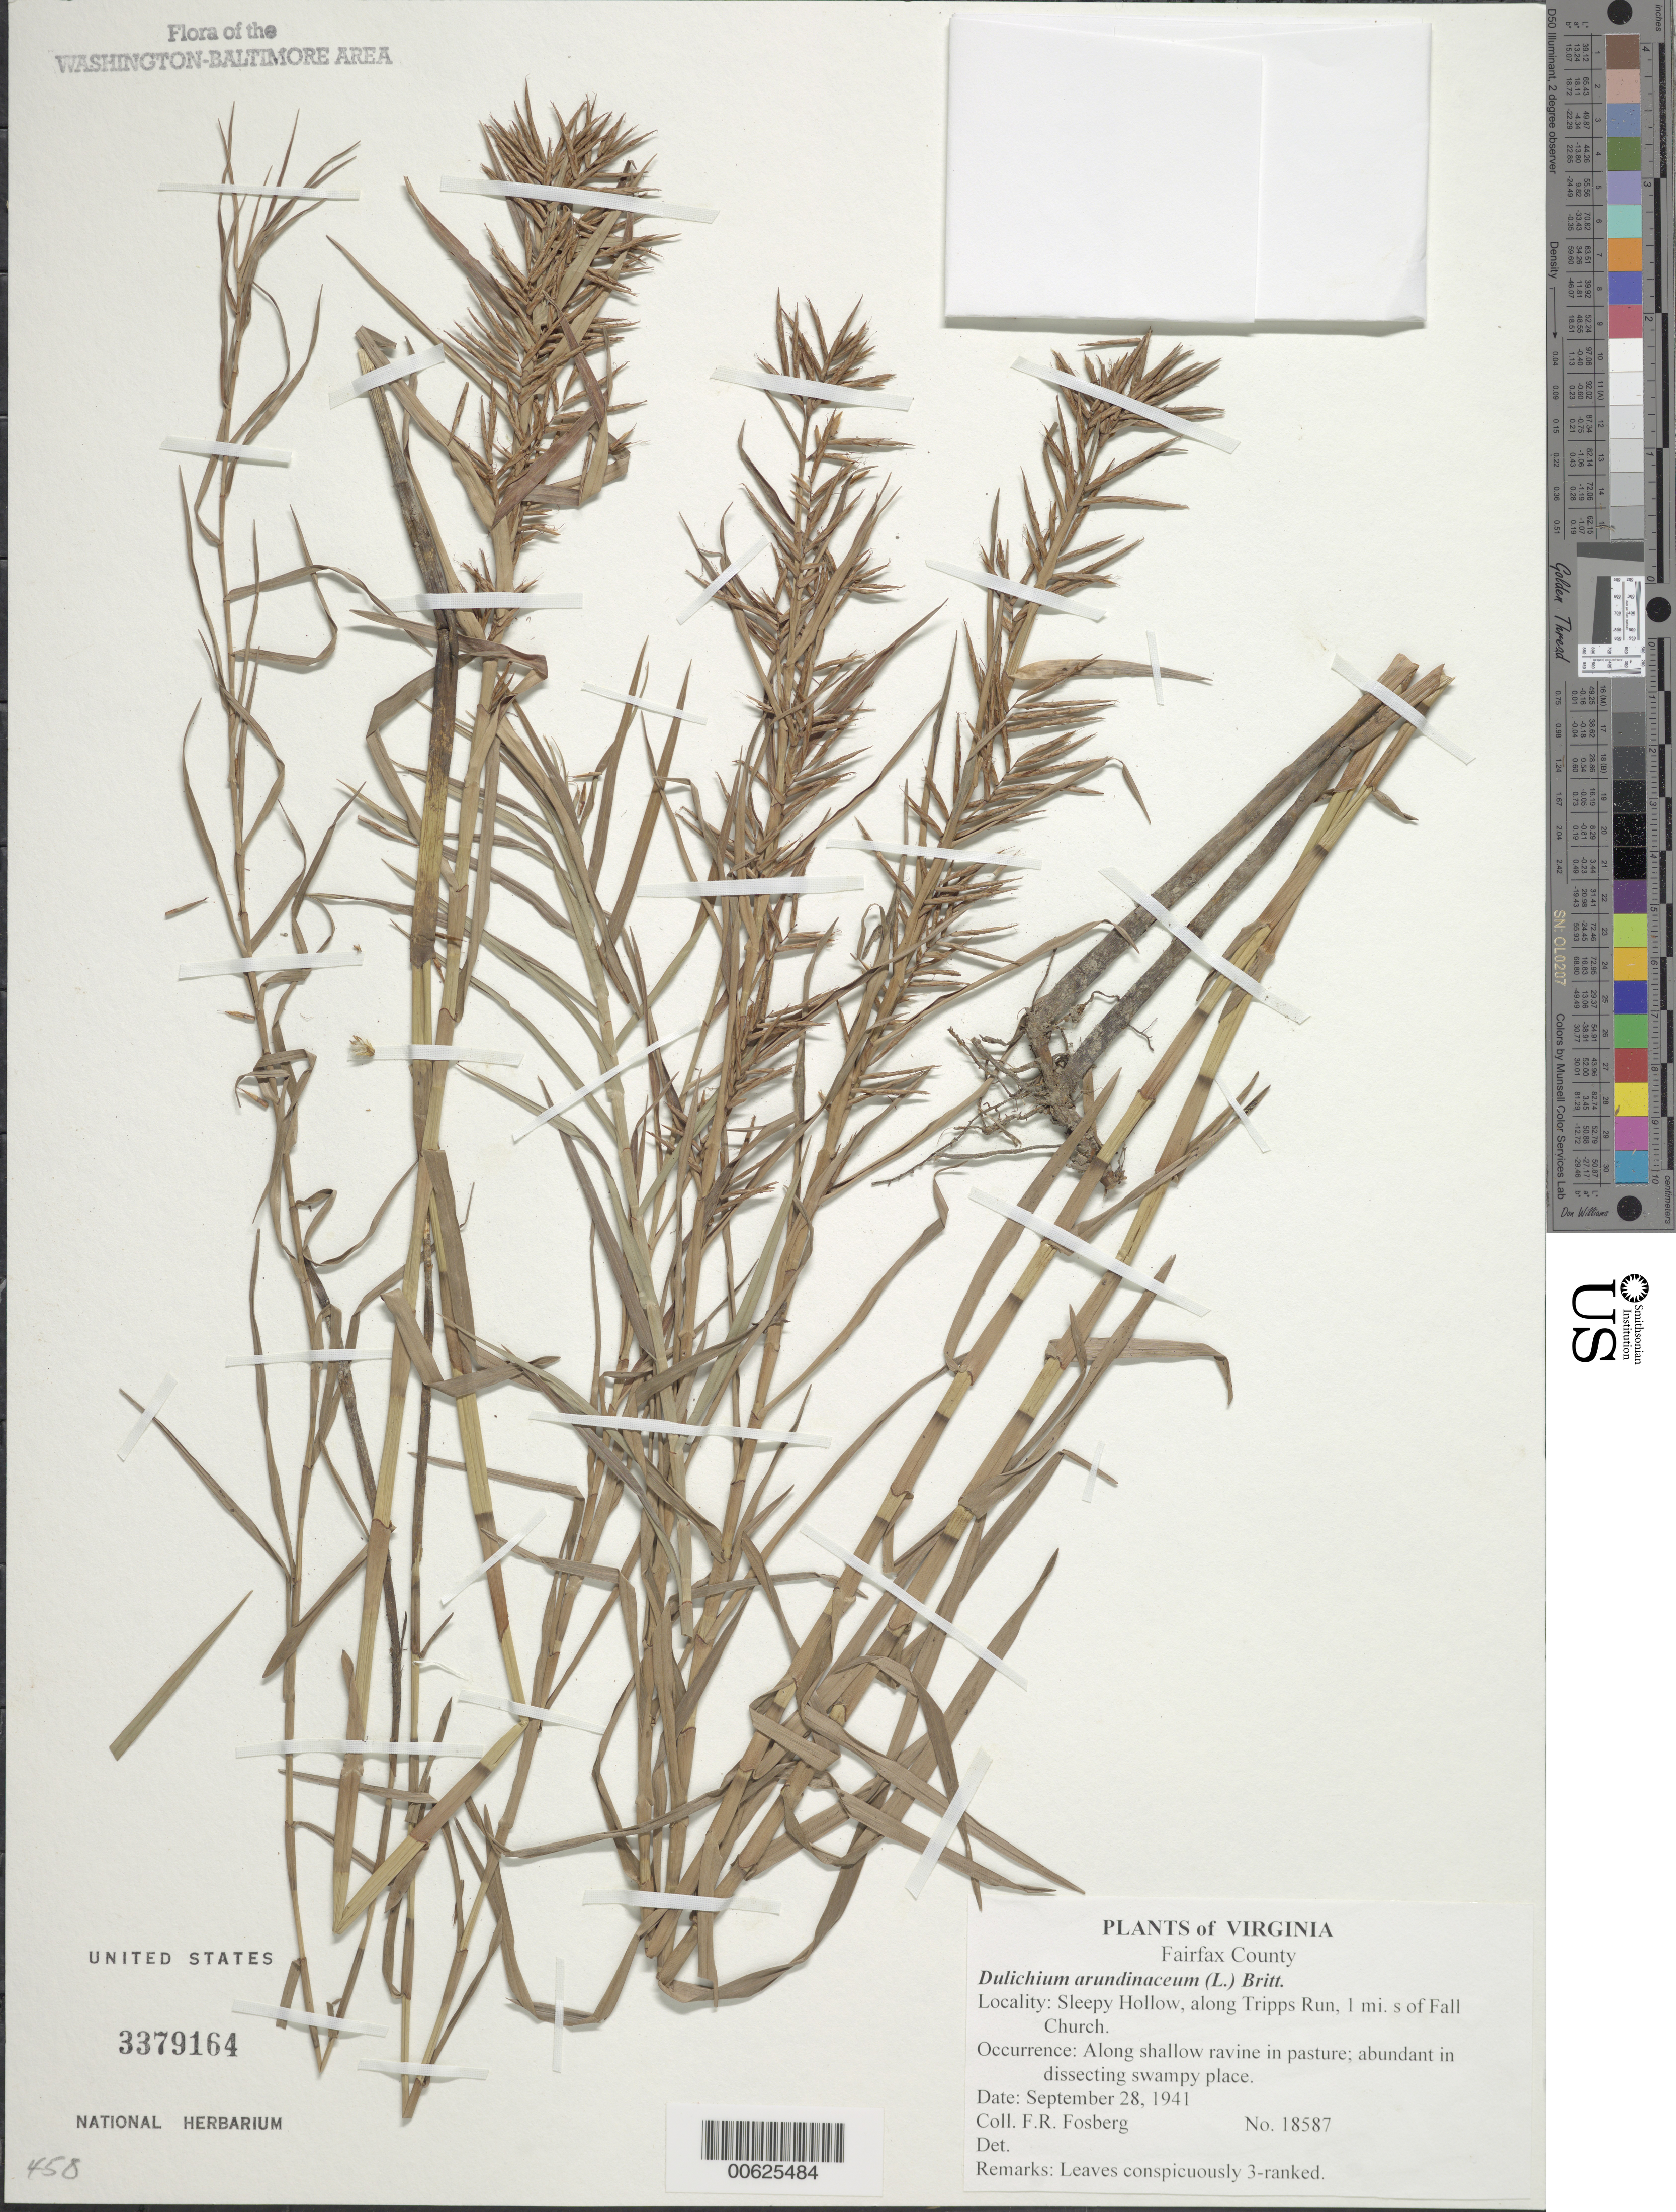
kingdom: Plantae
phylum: Tracheophyta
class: Liliopsida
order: Poales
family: Cyperaceae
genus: Dulichium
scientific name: Dulichium arundinaceum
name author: (L.) Britton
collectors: F. R. Fosberg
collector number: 18587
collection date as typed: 28 Sep 1941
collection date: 1941-09-28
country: United States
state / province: Virginia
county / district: Fairfax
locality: Sleepy Hollow, along Tripps Run, 1 mi. S of Falls Church.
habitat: Along shallow ravine in pasture; abundant in dissecting swampy place.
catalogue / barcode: US 3379164